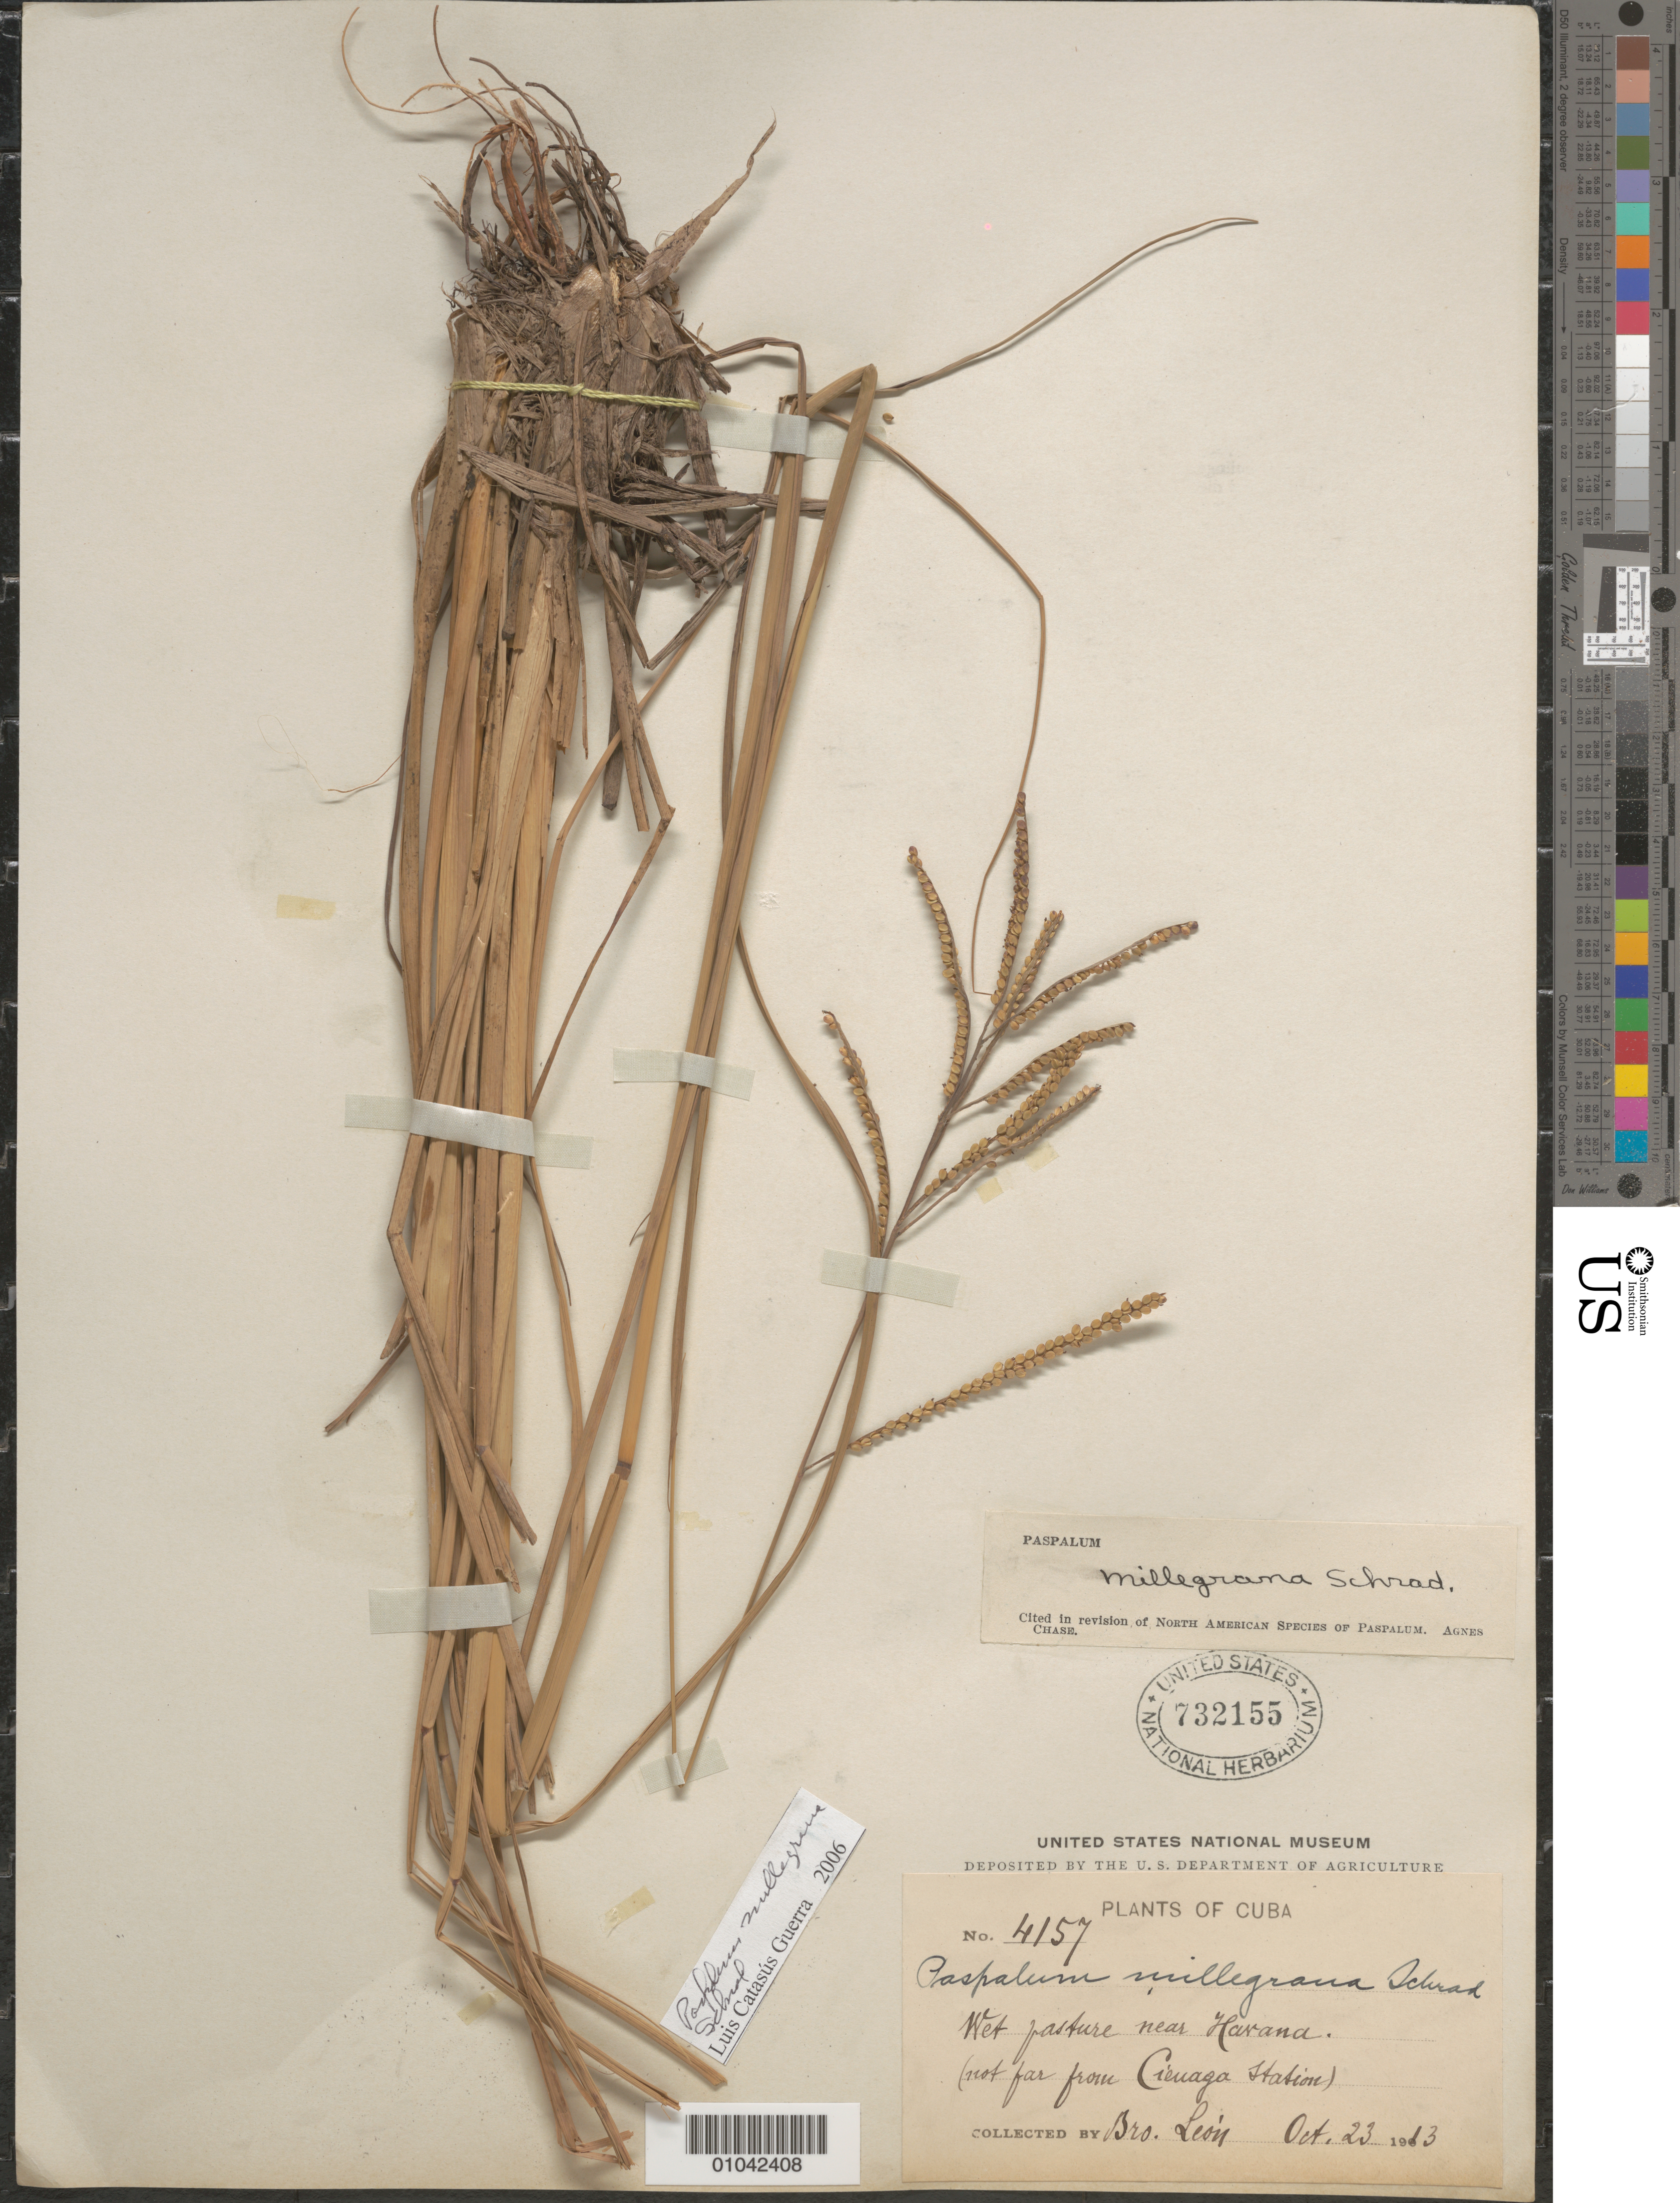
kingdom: Plantae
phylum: Tracheophyta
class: Liliopsida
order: Poales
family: Poaceae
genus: Paspalum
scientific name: Paspalum millegrana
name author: Schrad.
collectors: Bro. León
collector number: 4157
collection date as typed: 23 Oct 1913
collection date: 1913-10-23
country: Cuba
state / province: La Habana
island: Cuba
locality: Near Havana, not far from Cienaga Station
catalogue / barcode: US 732155